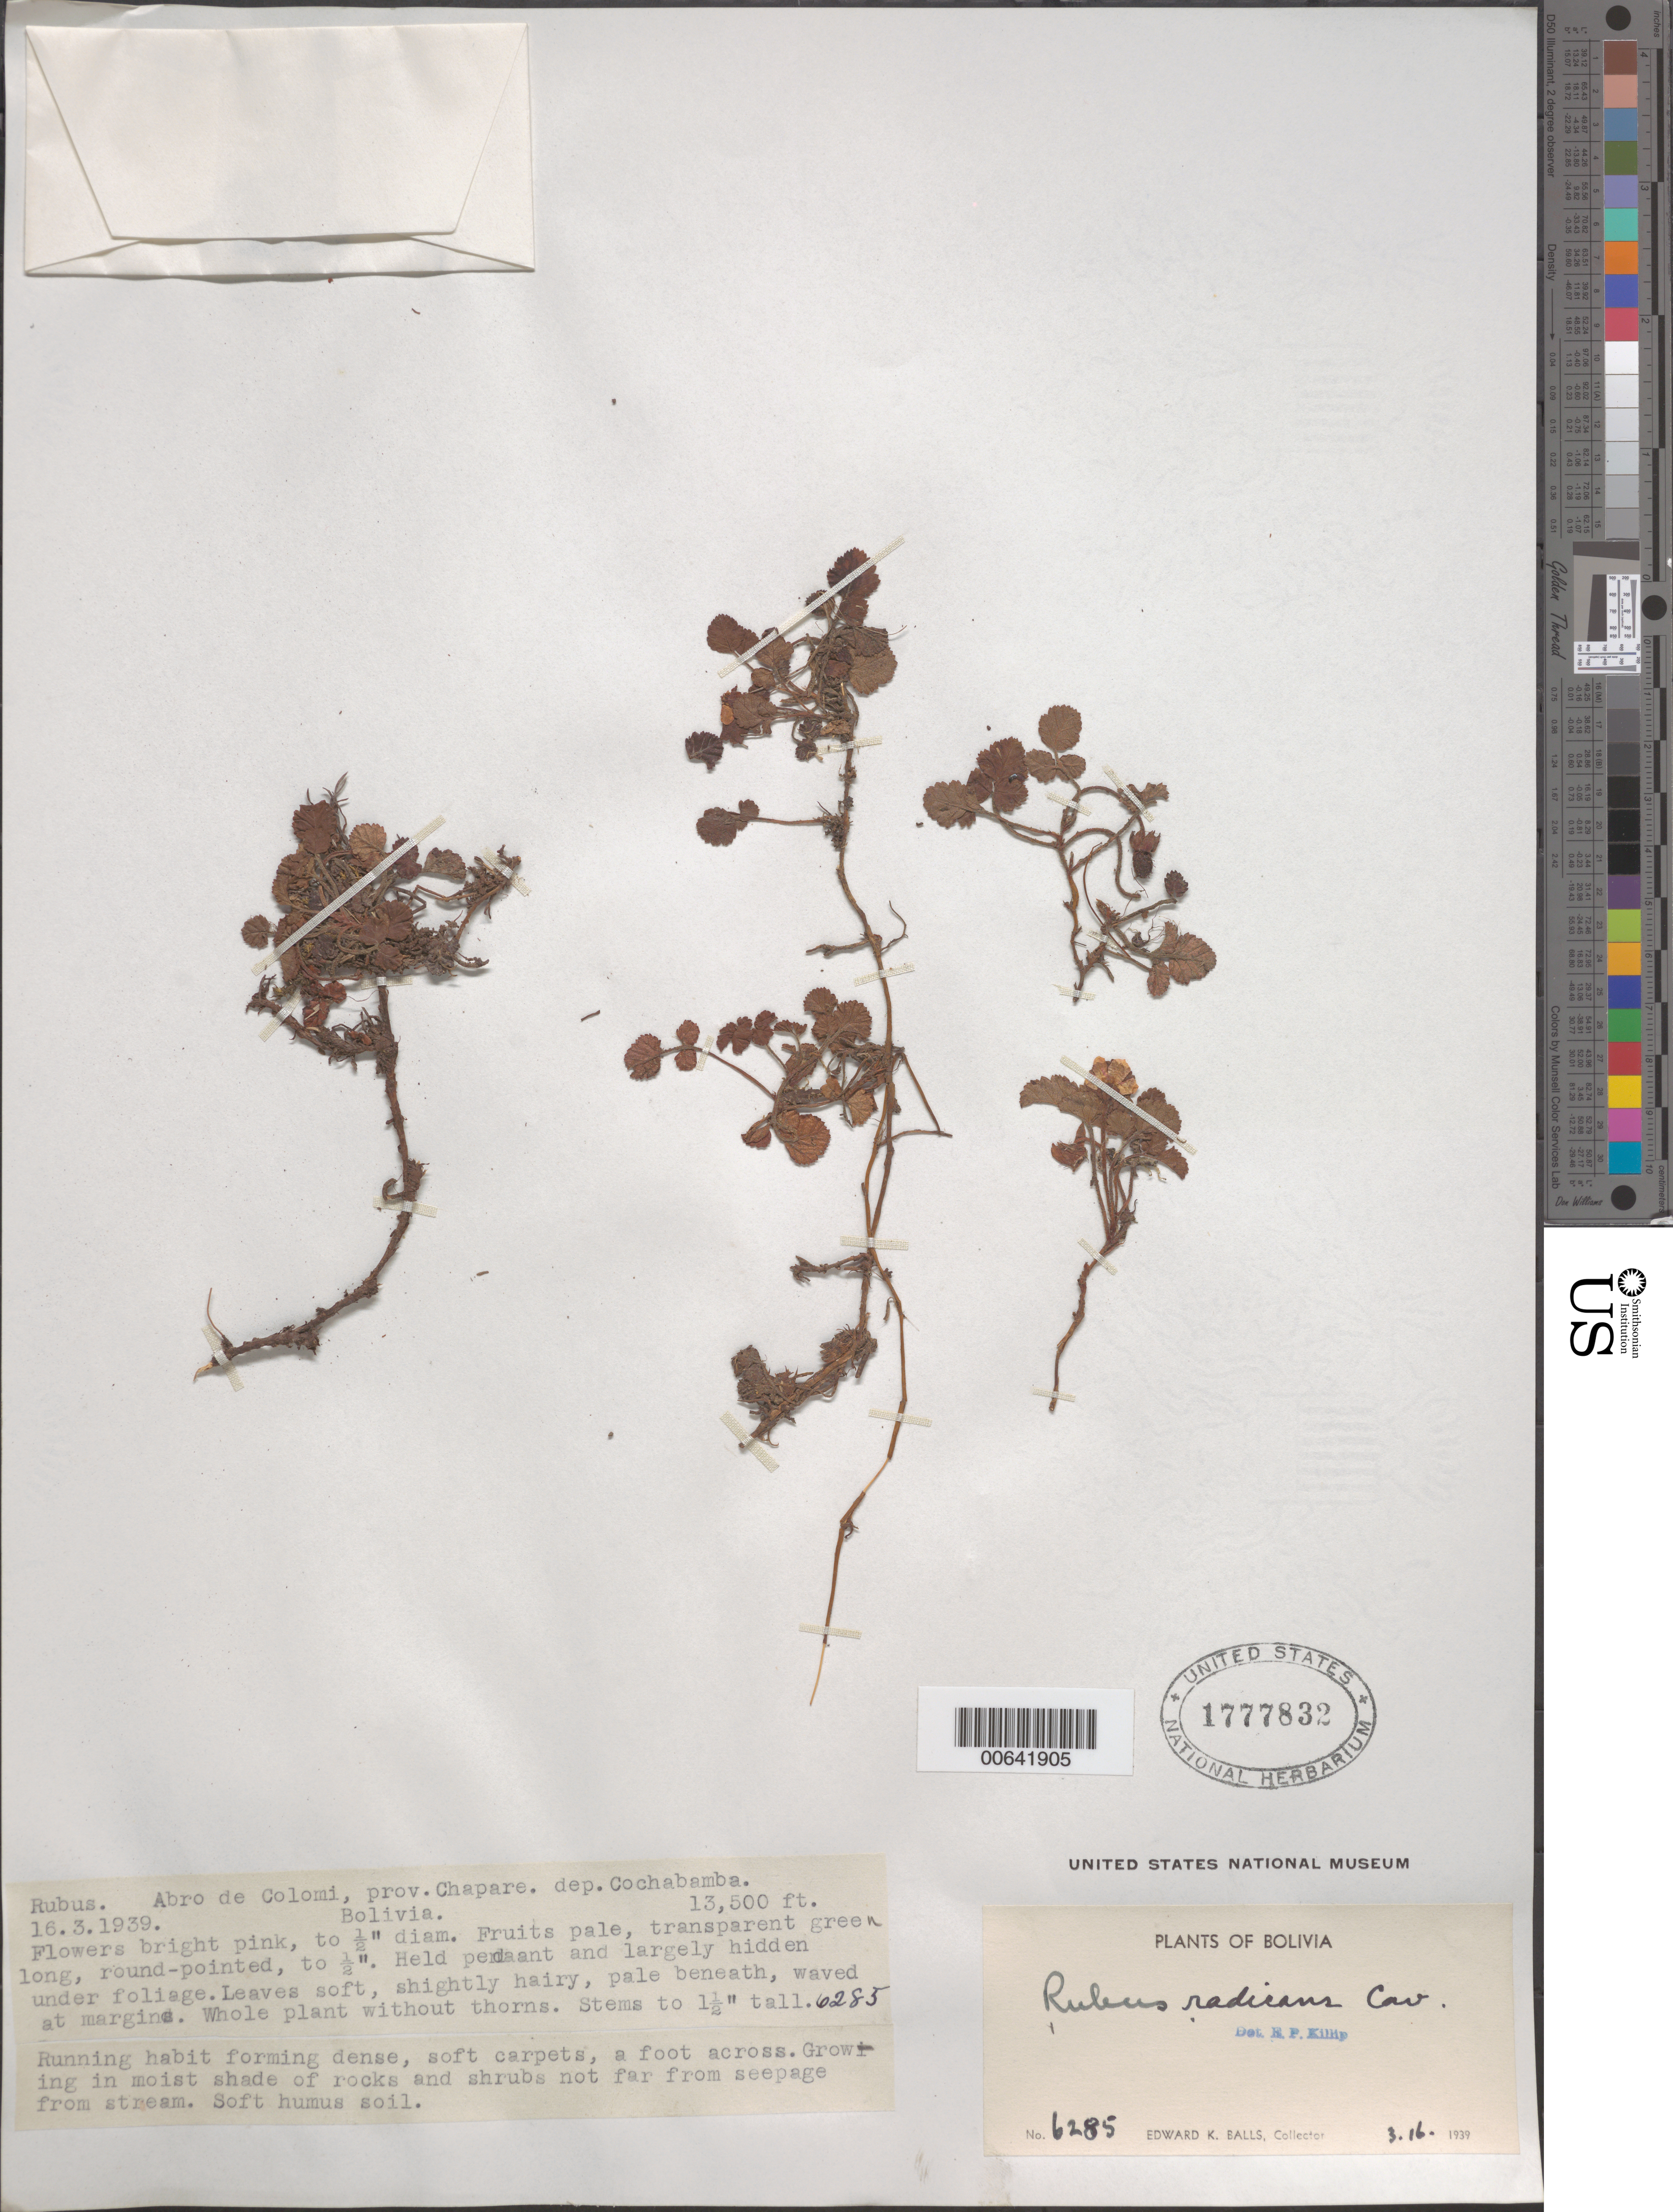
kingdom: Plantae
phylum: Tracheophyta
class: Magnoliopsida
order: Rosales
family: Rosaceae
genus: Rubus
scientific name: Rubus radicans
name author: Cav.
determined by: Killip, Ellsworth P.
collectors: E. K. Balls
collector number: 6285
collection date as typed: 16 Mar 1939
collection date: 1939-03-16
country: Bolivia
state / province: Cochabamba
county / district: Chaparé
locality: Abra de Colomi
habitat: Suelo húmedo y con mocho humus.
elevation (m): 4115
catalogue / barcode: US 1777832